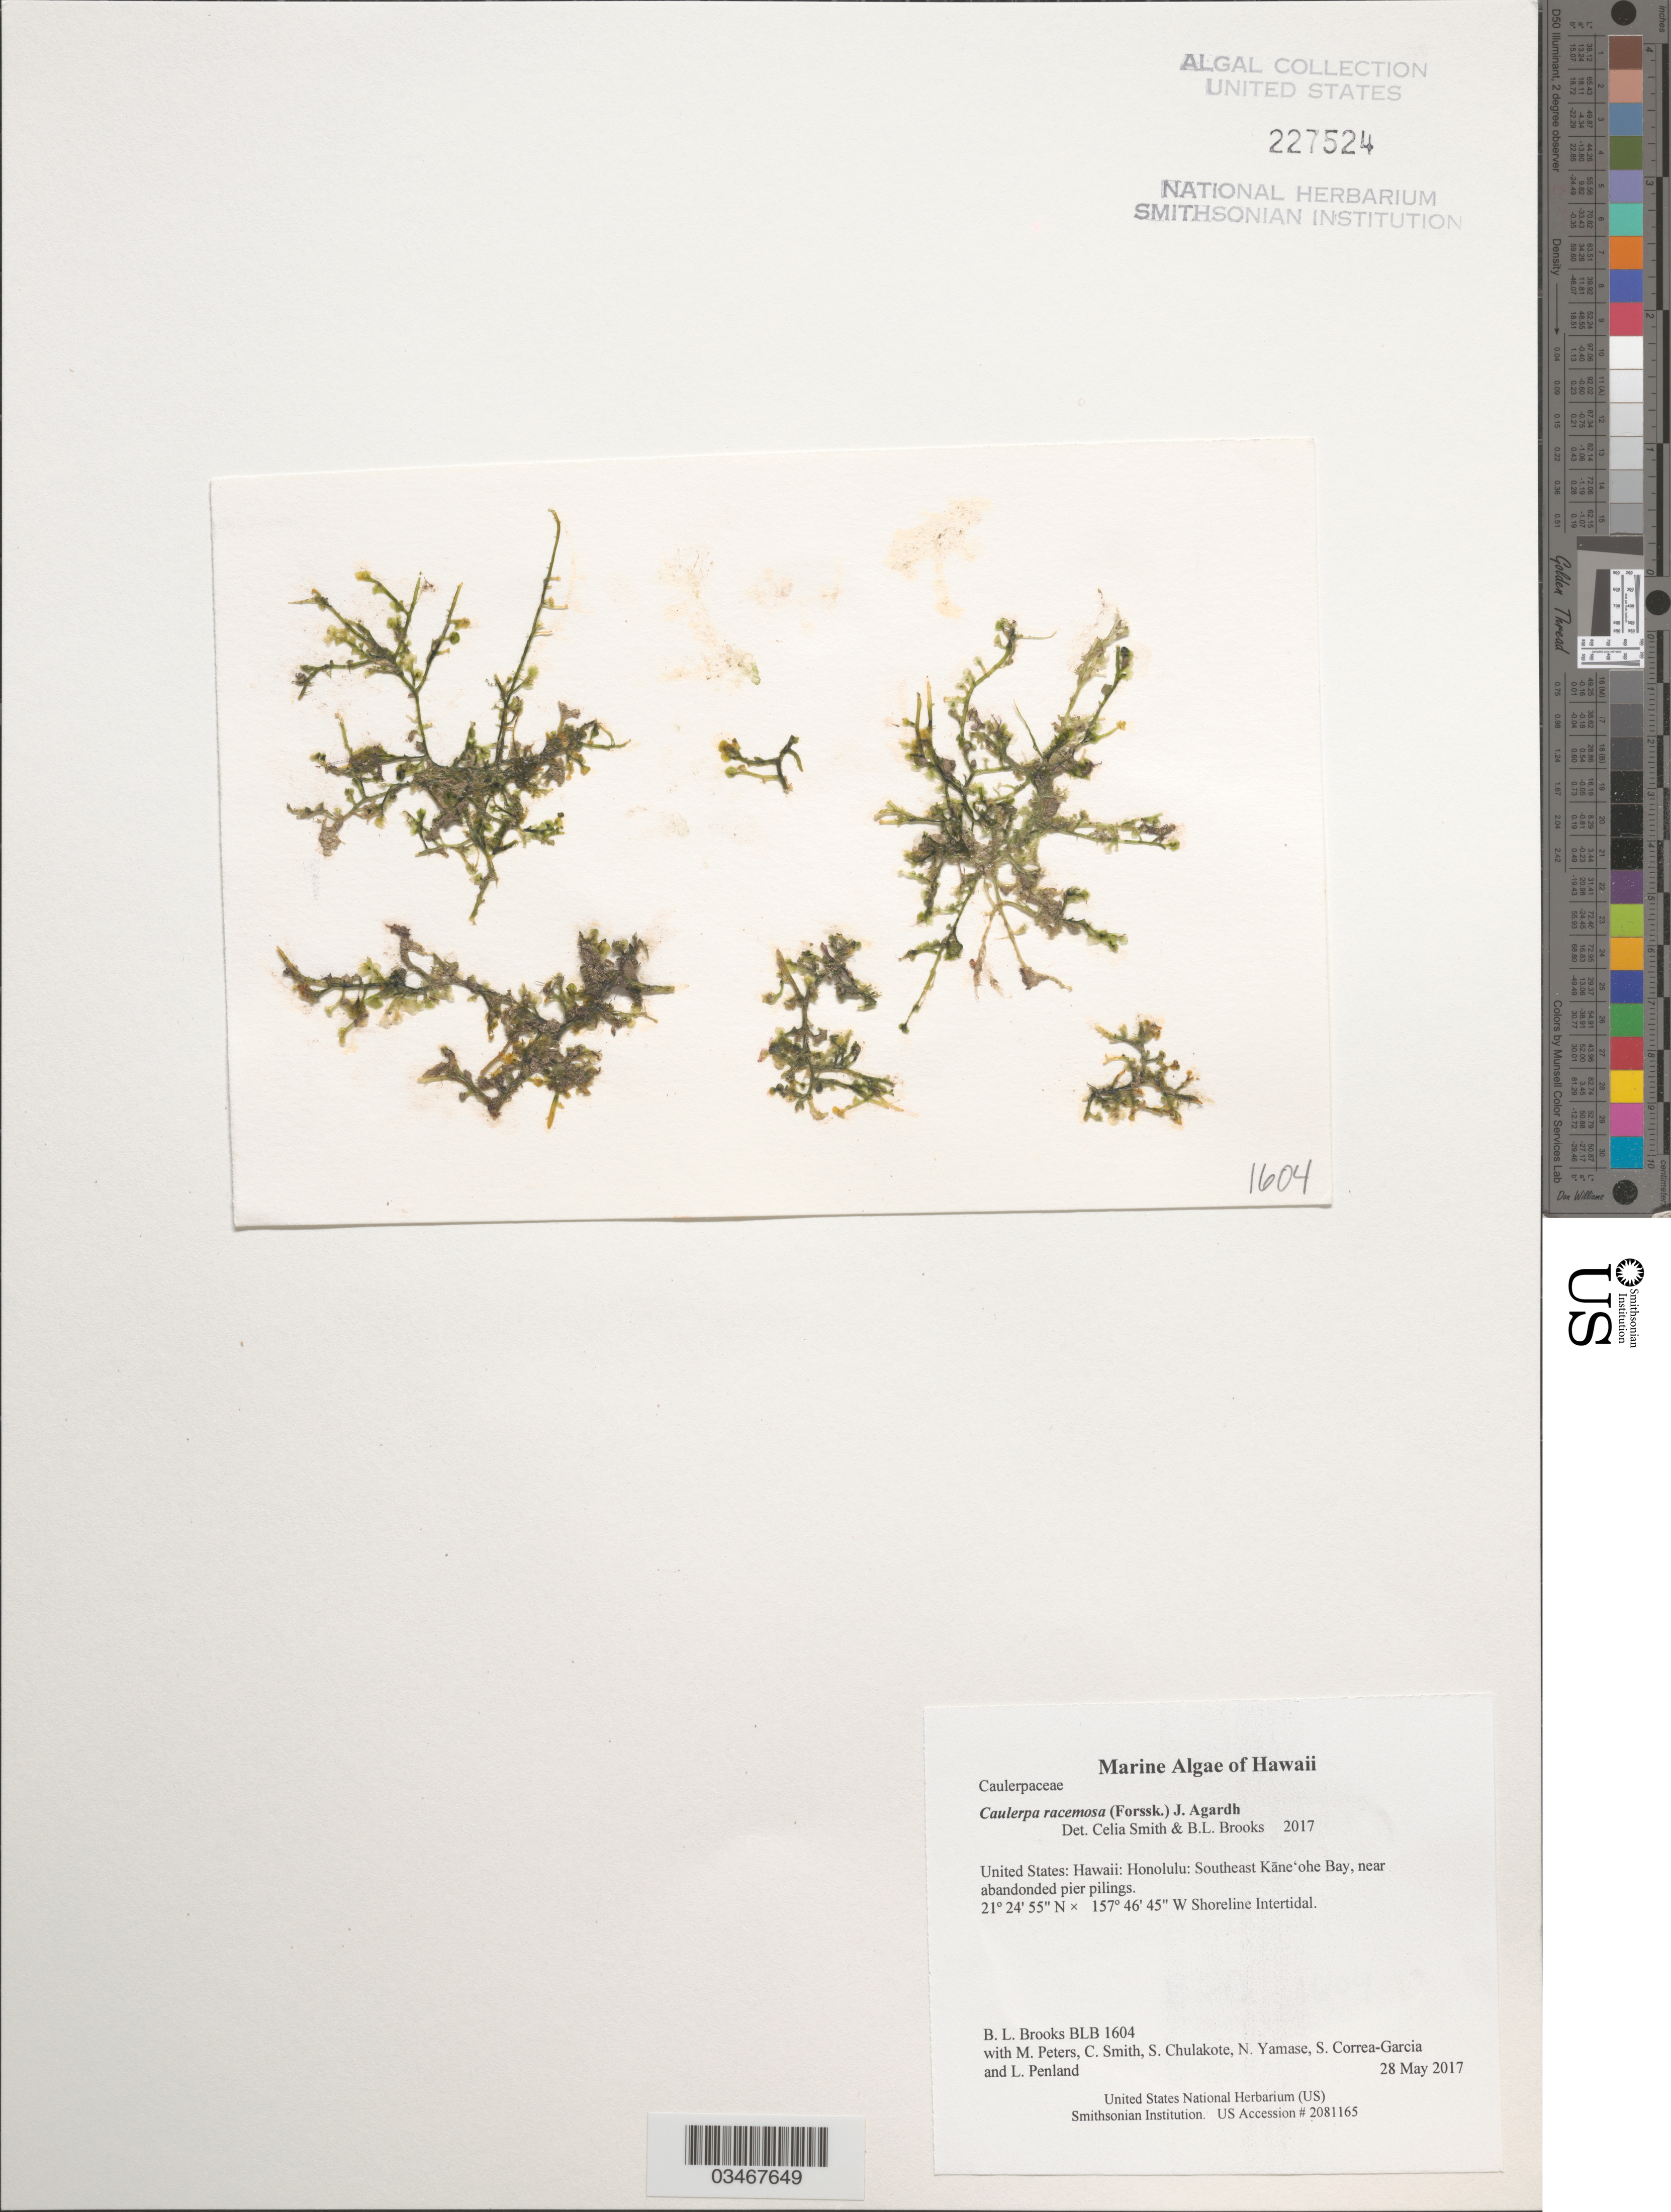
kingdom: Plantae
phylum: Chlorophyta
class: Ulvophyceae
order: Bryopsidales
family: Caulerpaceae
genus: Caulerpa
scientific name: Caulerpa racemosa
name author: (Forssk.) J. Agardh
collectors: B. Brooks, M. Peters, C. Smith, S. Chulakote & et al.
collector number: BLB 1604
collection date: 2017-05-28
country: United States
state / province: Hawaii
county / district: Honolulu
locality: Honolulu: Southeast Kāne'ohe Bay, near abandoned pier pilings.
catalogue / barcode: US 227524